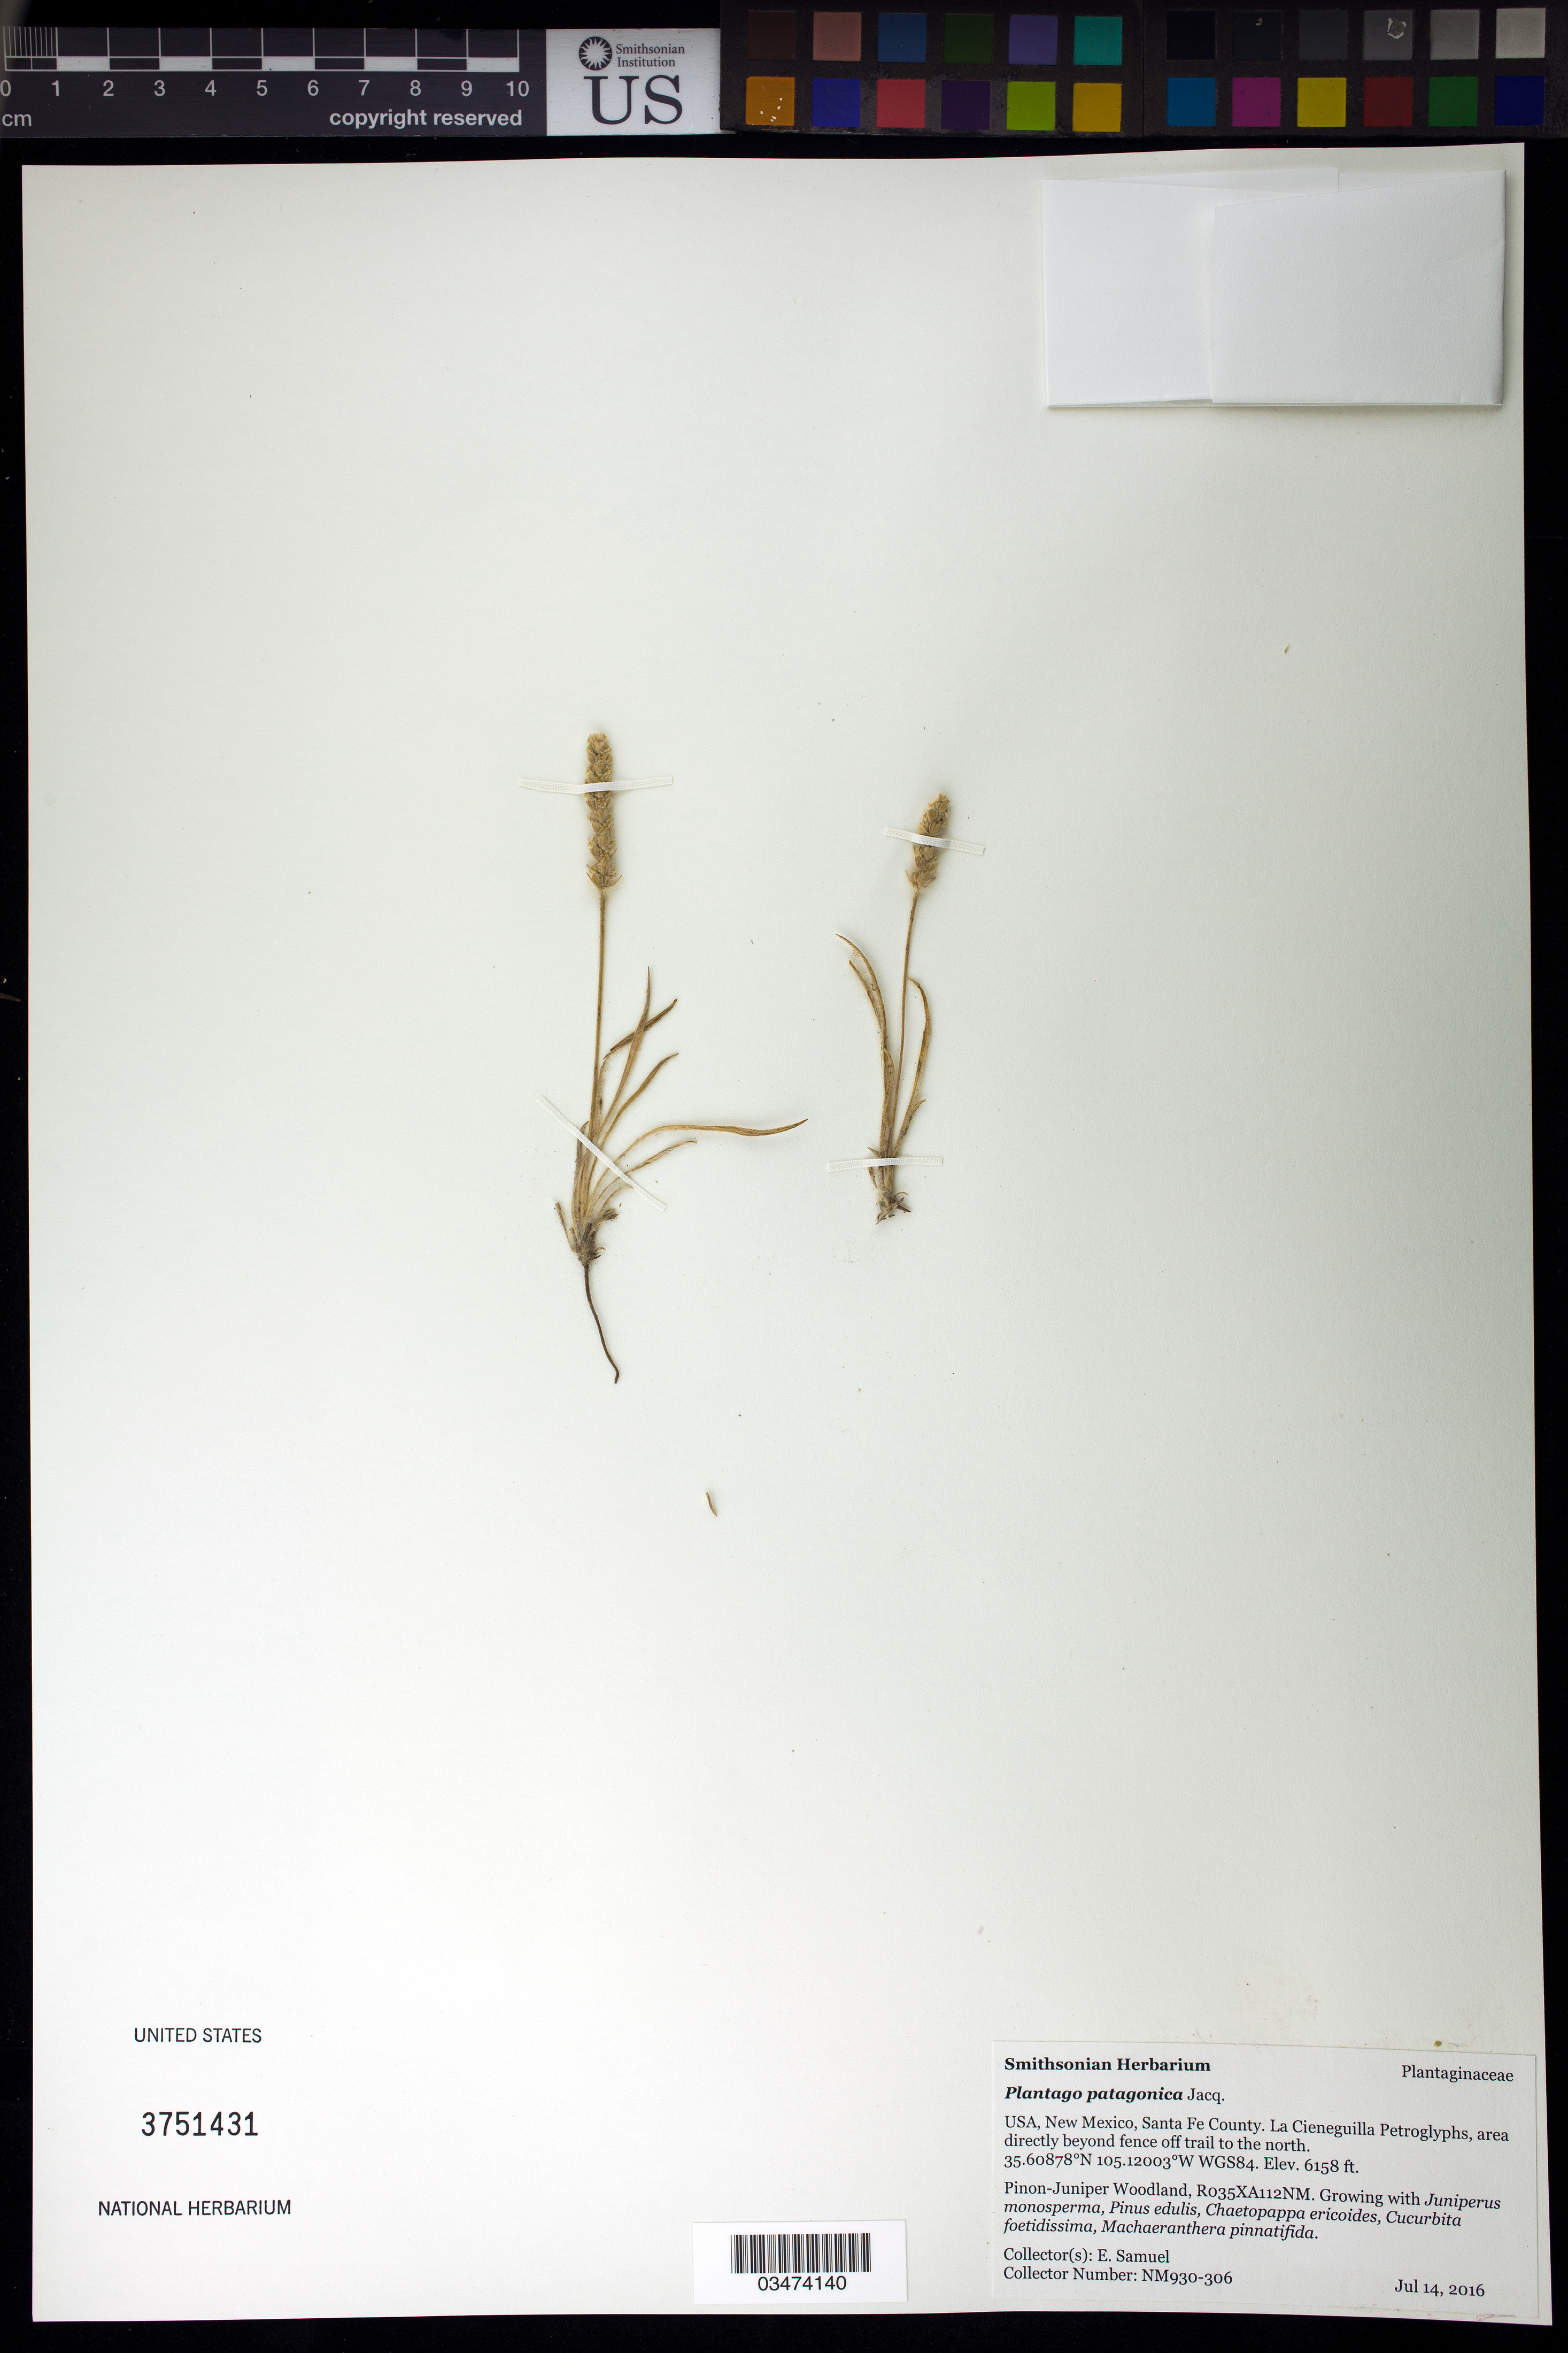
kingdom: Plantae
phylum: Tracheophyta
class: Magnoliopsida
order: Lamiales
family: Plantaginaceae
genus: Plantago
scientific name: Plantago patagonica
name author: Jacq.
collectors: E. Samuel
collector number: NM930-306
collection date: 2016-07-14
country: United States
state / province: New Mexico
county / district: Santa Fe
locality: La Cieneguilla Petroglyphs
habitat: Pinon Juniper Woodland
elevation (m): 1877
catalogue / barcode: US 3751431